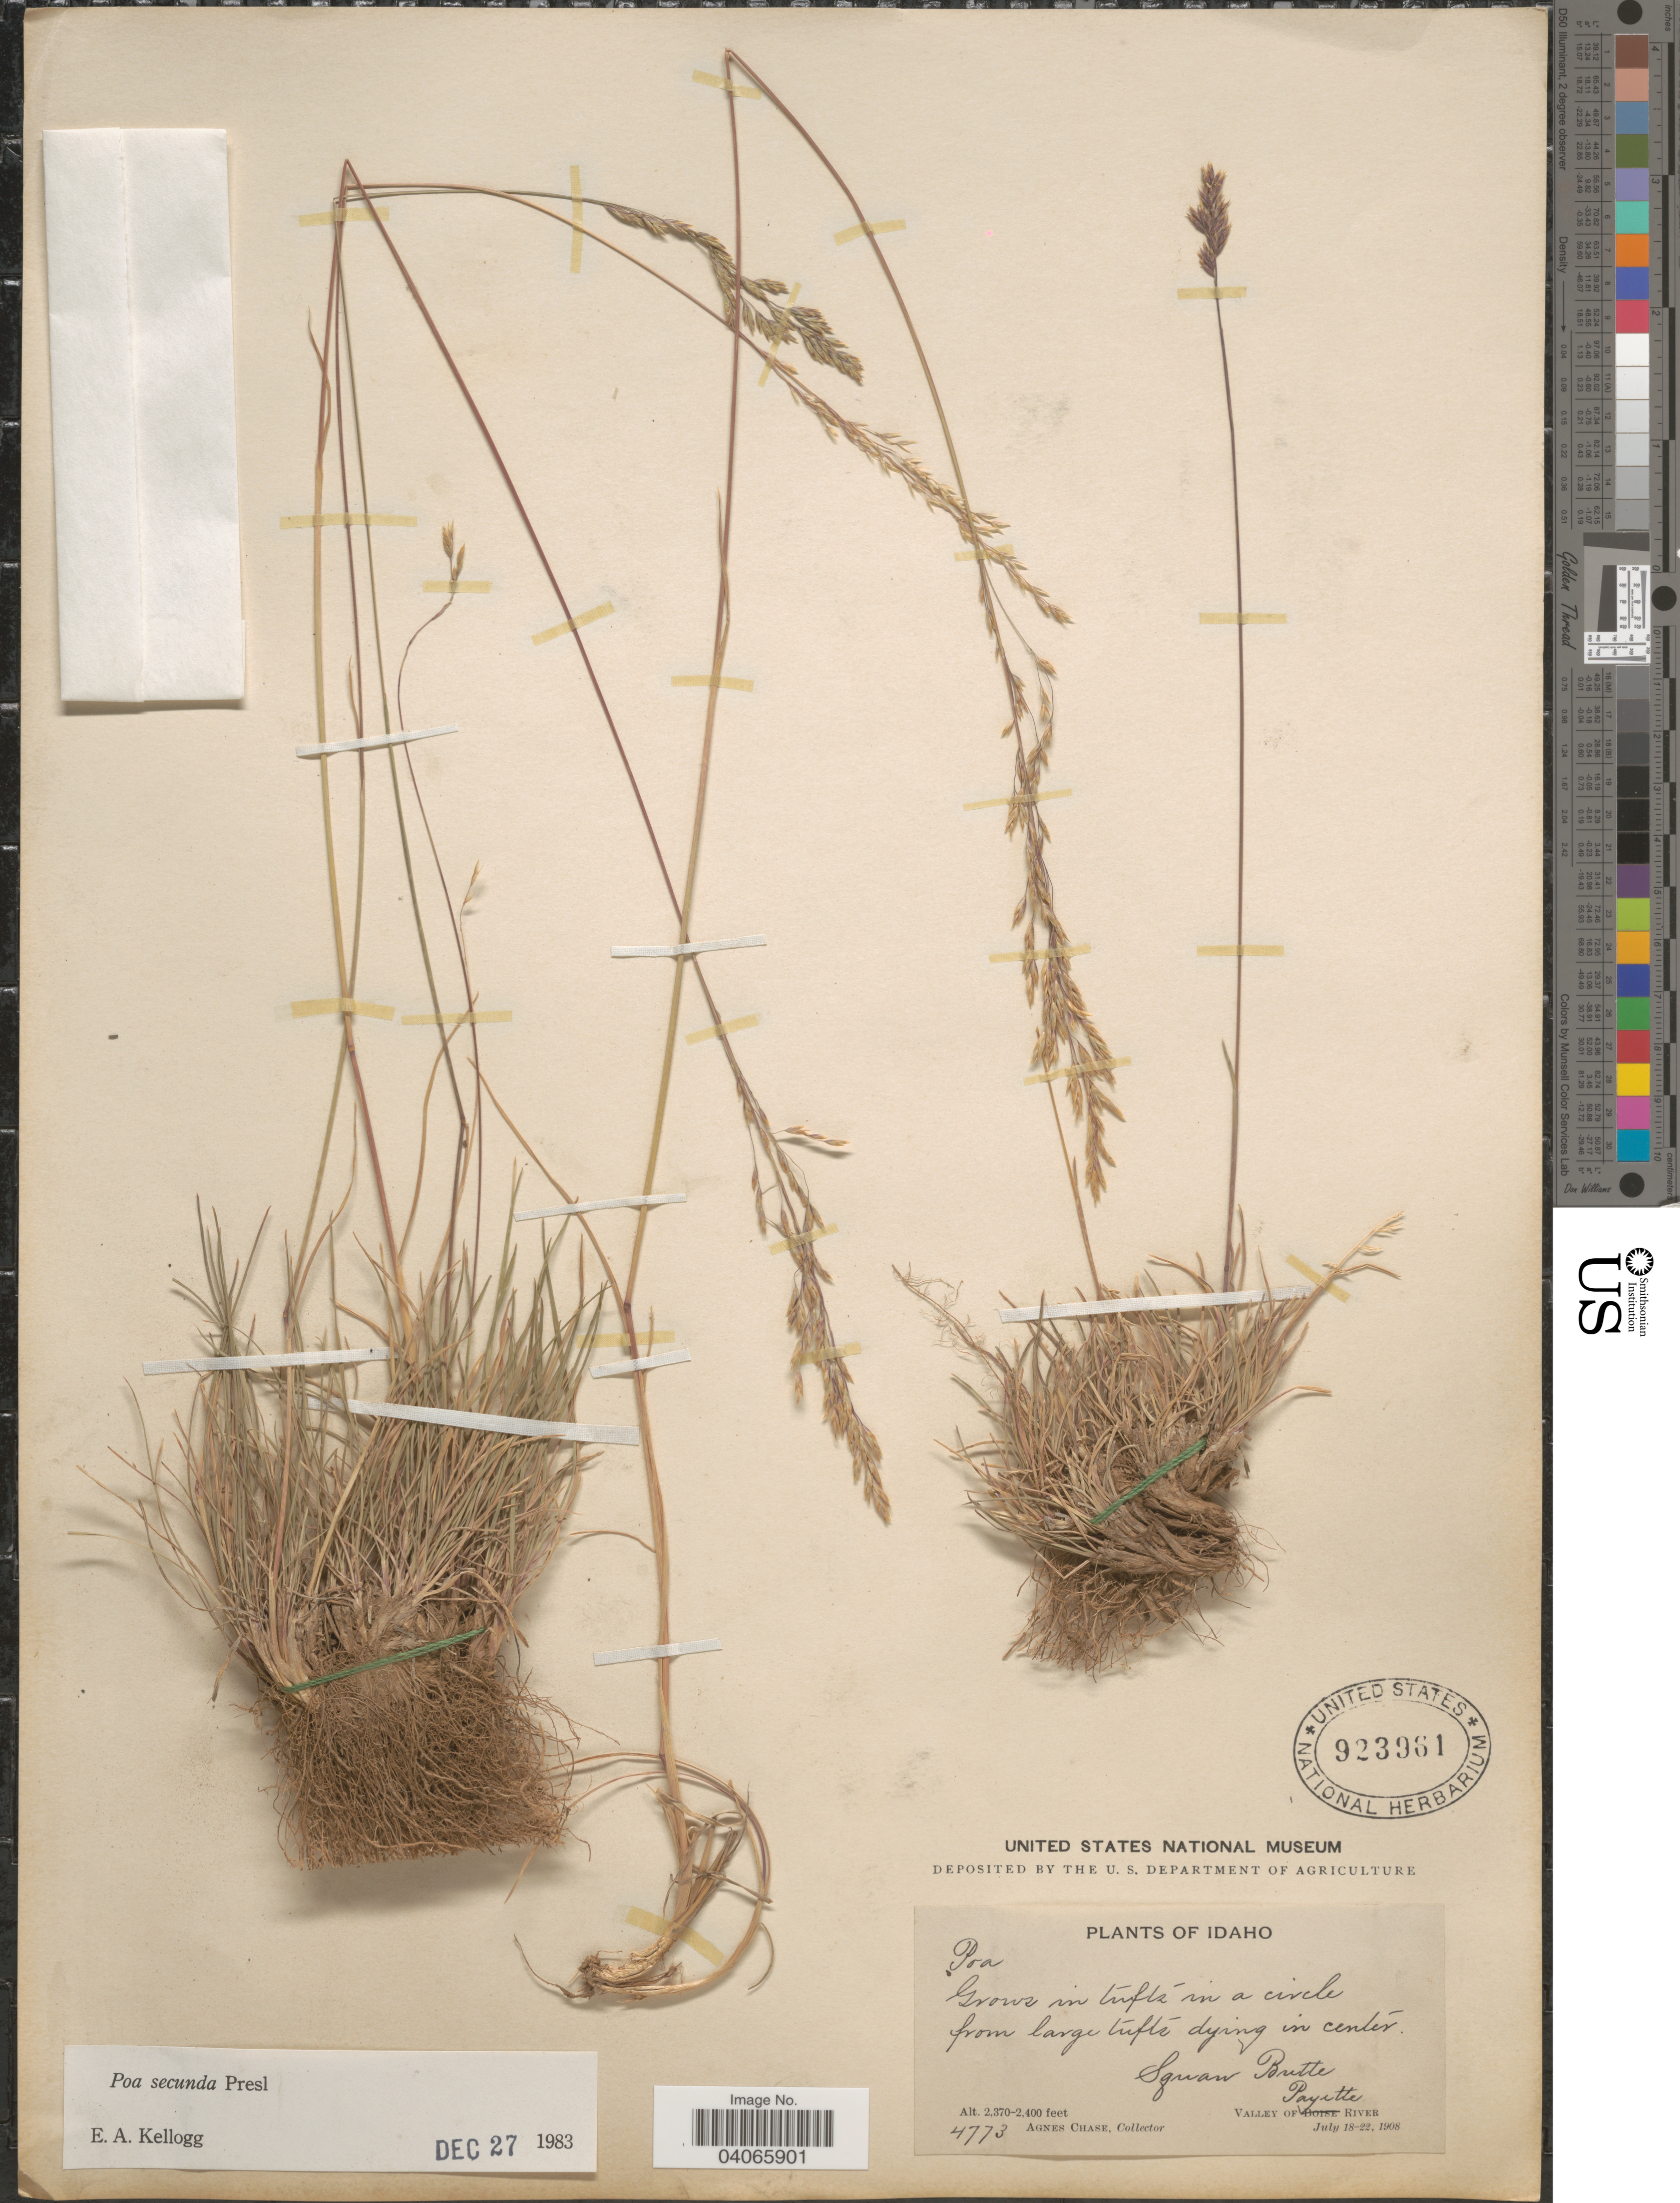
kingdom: Plantae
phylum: Tracheophyta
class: Liliopsida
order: Poales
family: Poaceae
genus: Poa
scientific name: Poa secunda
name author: J. Presl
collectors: A. Chase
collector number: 4773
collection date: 1908-07-18/1908-07-22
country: United States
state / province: Idaho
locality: Squaw Butte. Valley of Payette River.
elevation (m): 722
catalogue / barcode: US 923961